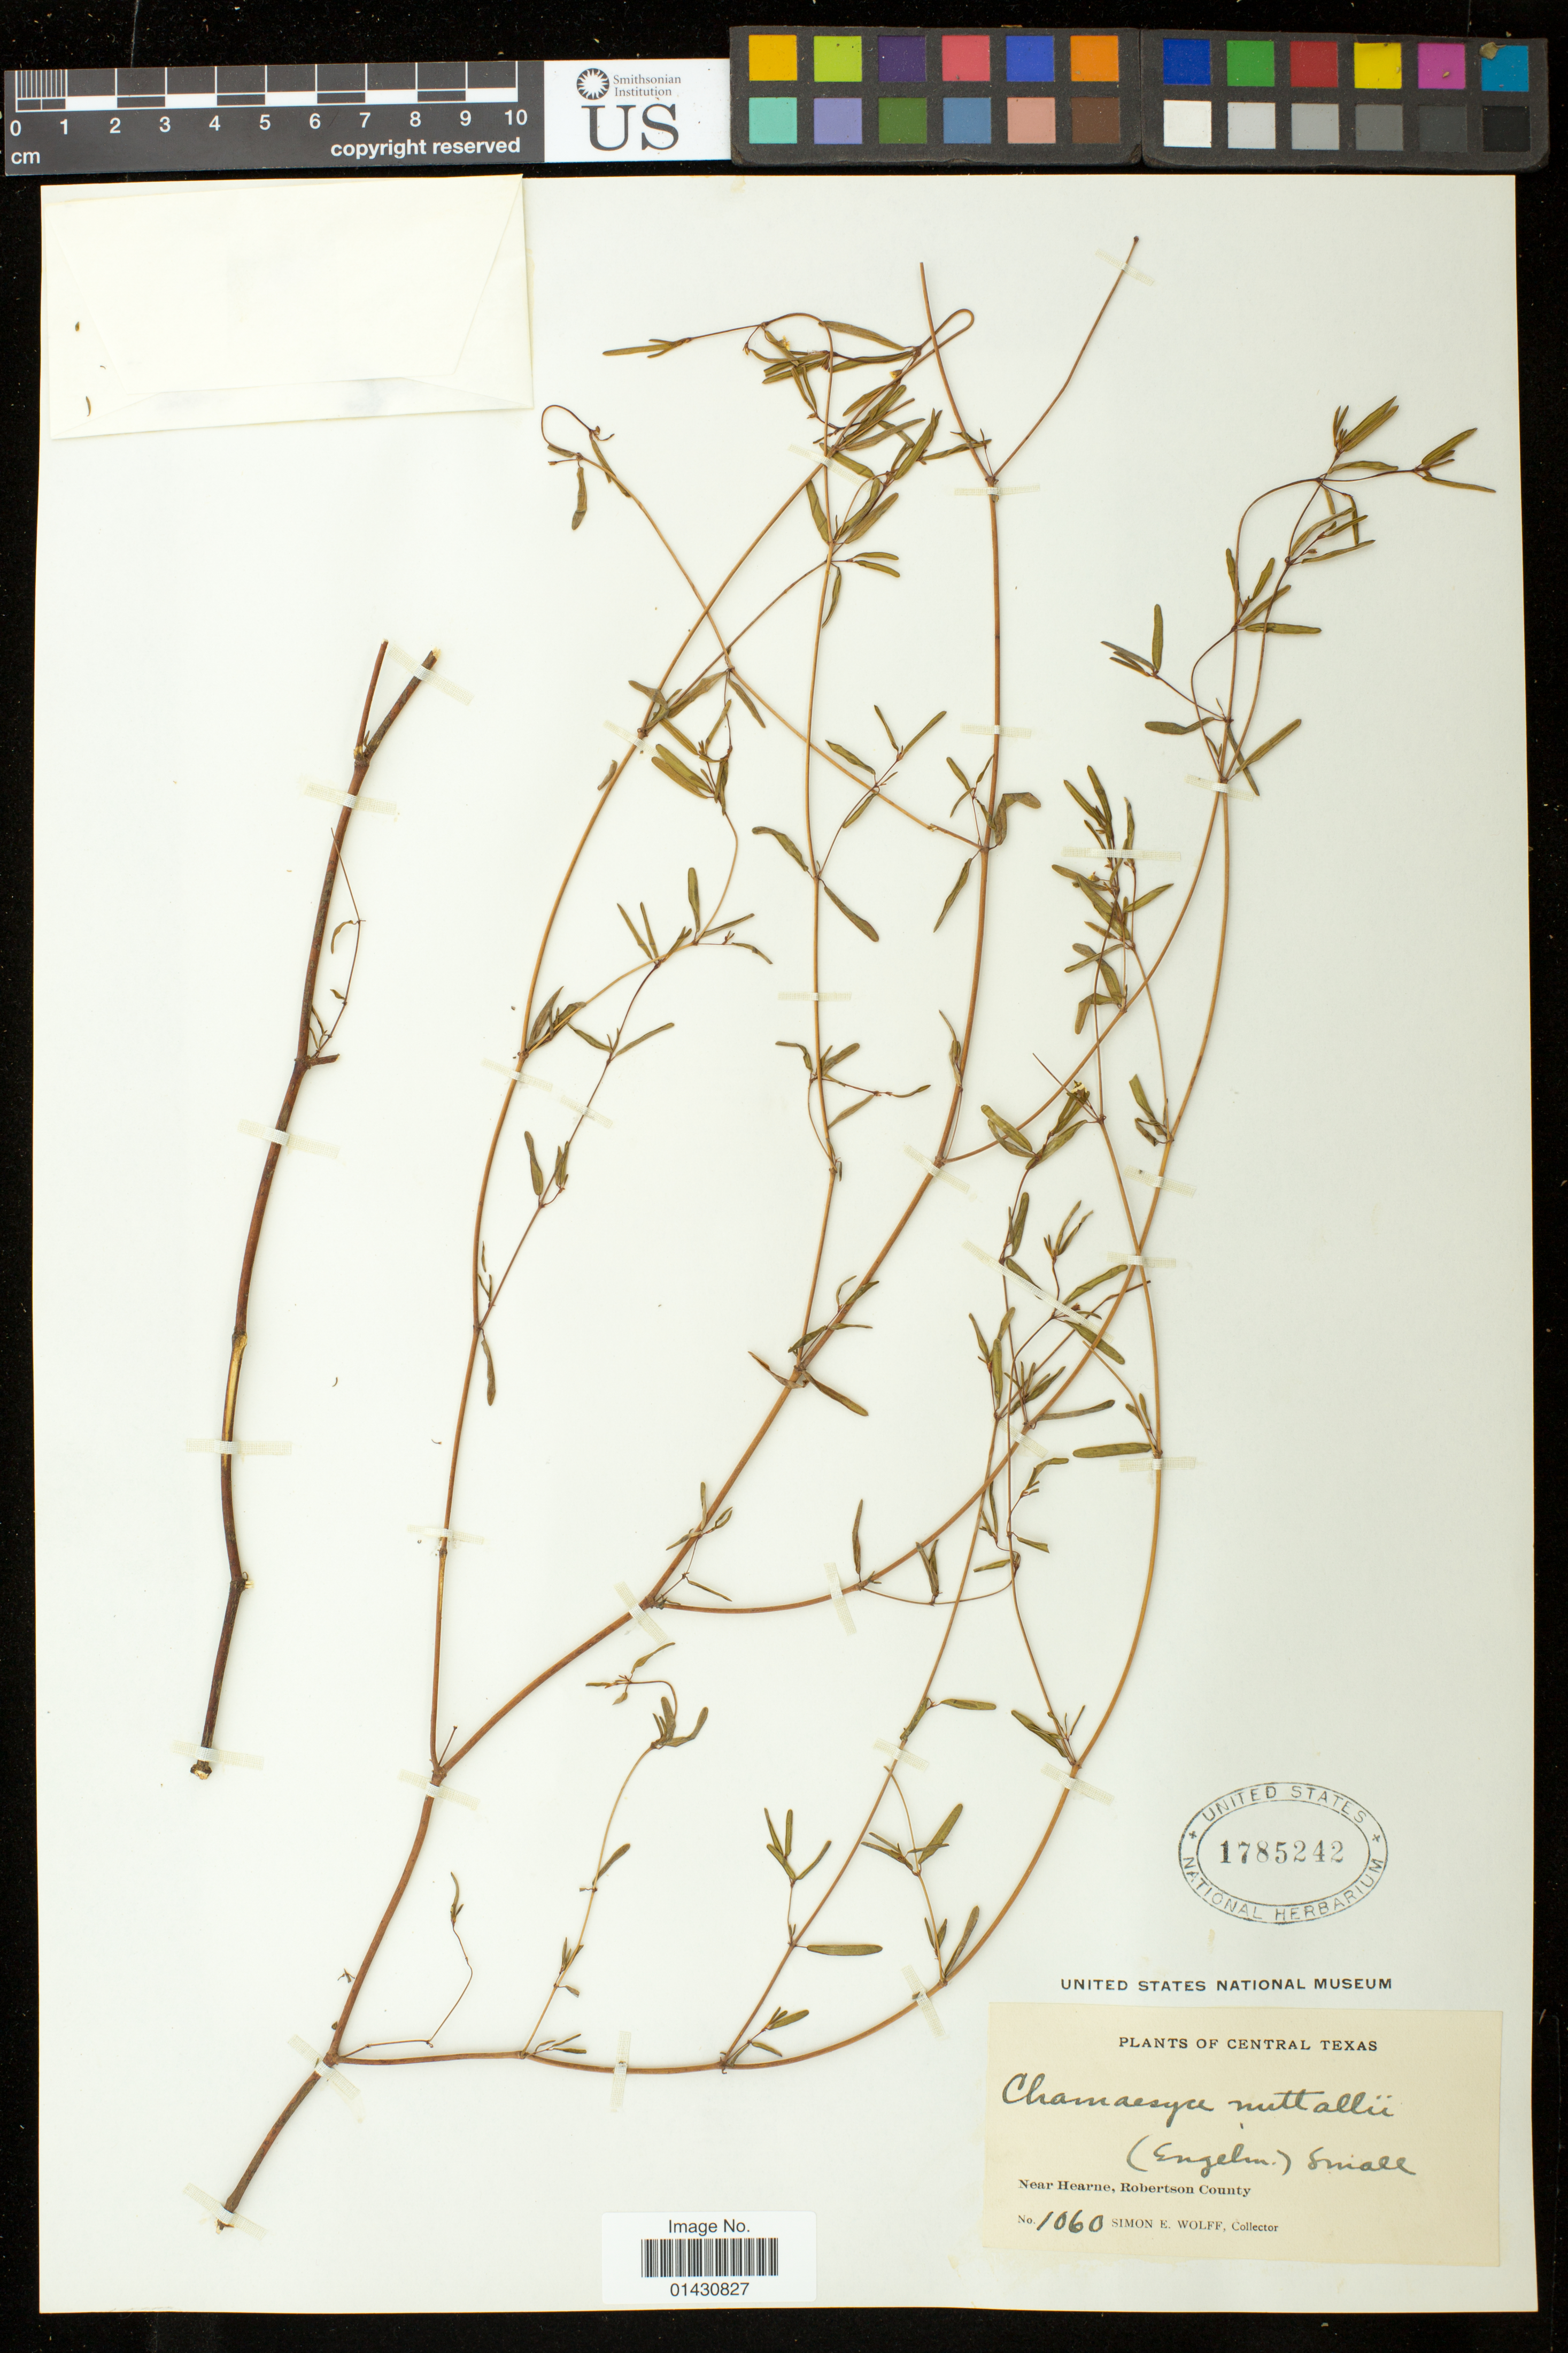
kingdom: Plantae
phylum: Tracheophyta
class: Magnoliopsida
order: Malpighiales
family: Euphorbiaceae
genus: Euphorbia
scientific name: Euphorbia missurica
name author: Raf.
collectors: S. E. Wolff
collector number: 1060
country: United States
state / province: Texas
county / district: Robertson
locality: Near Hearne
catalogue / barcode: US 1785242